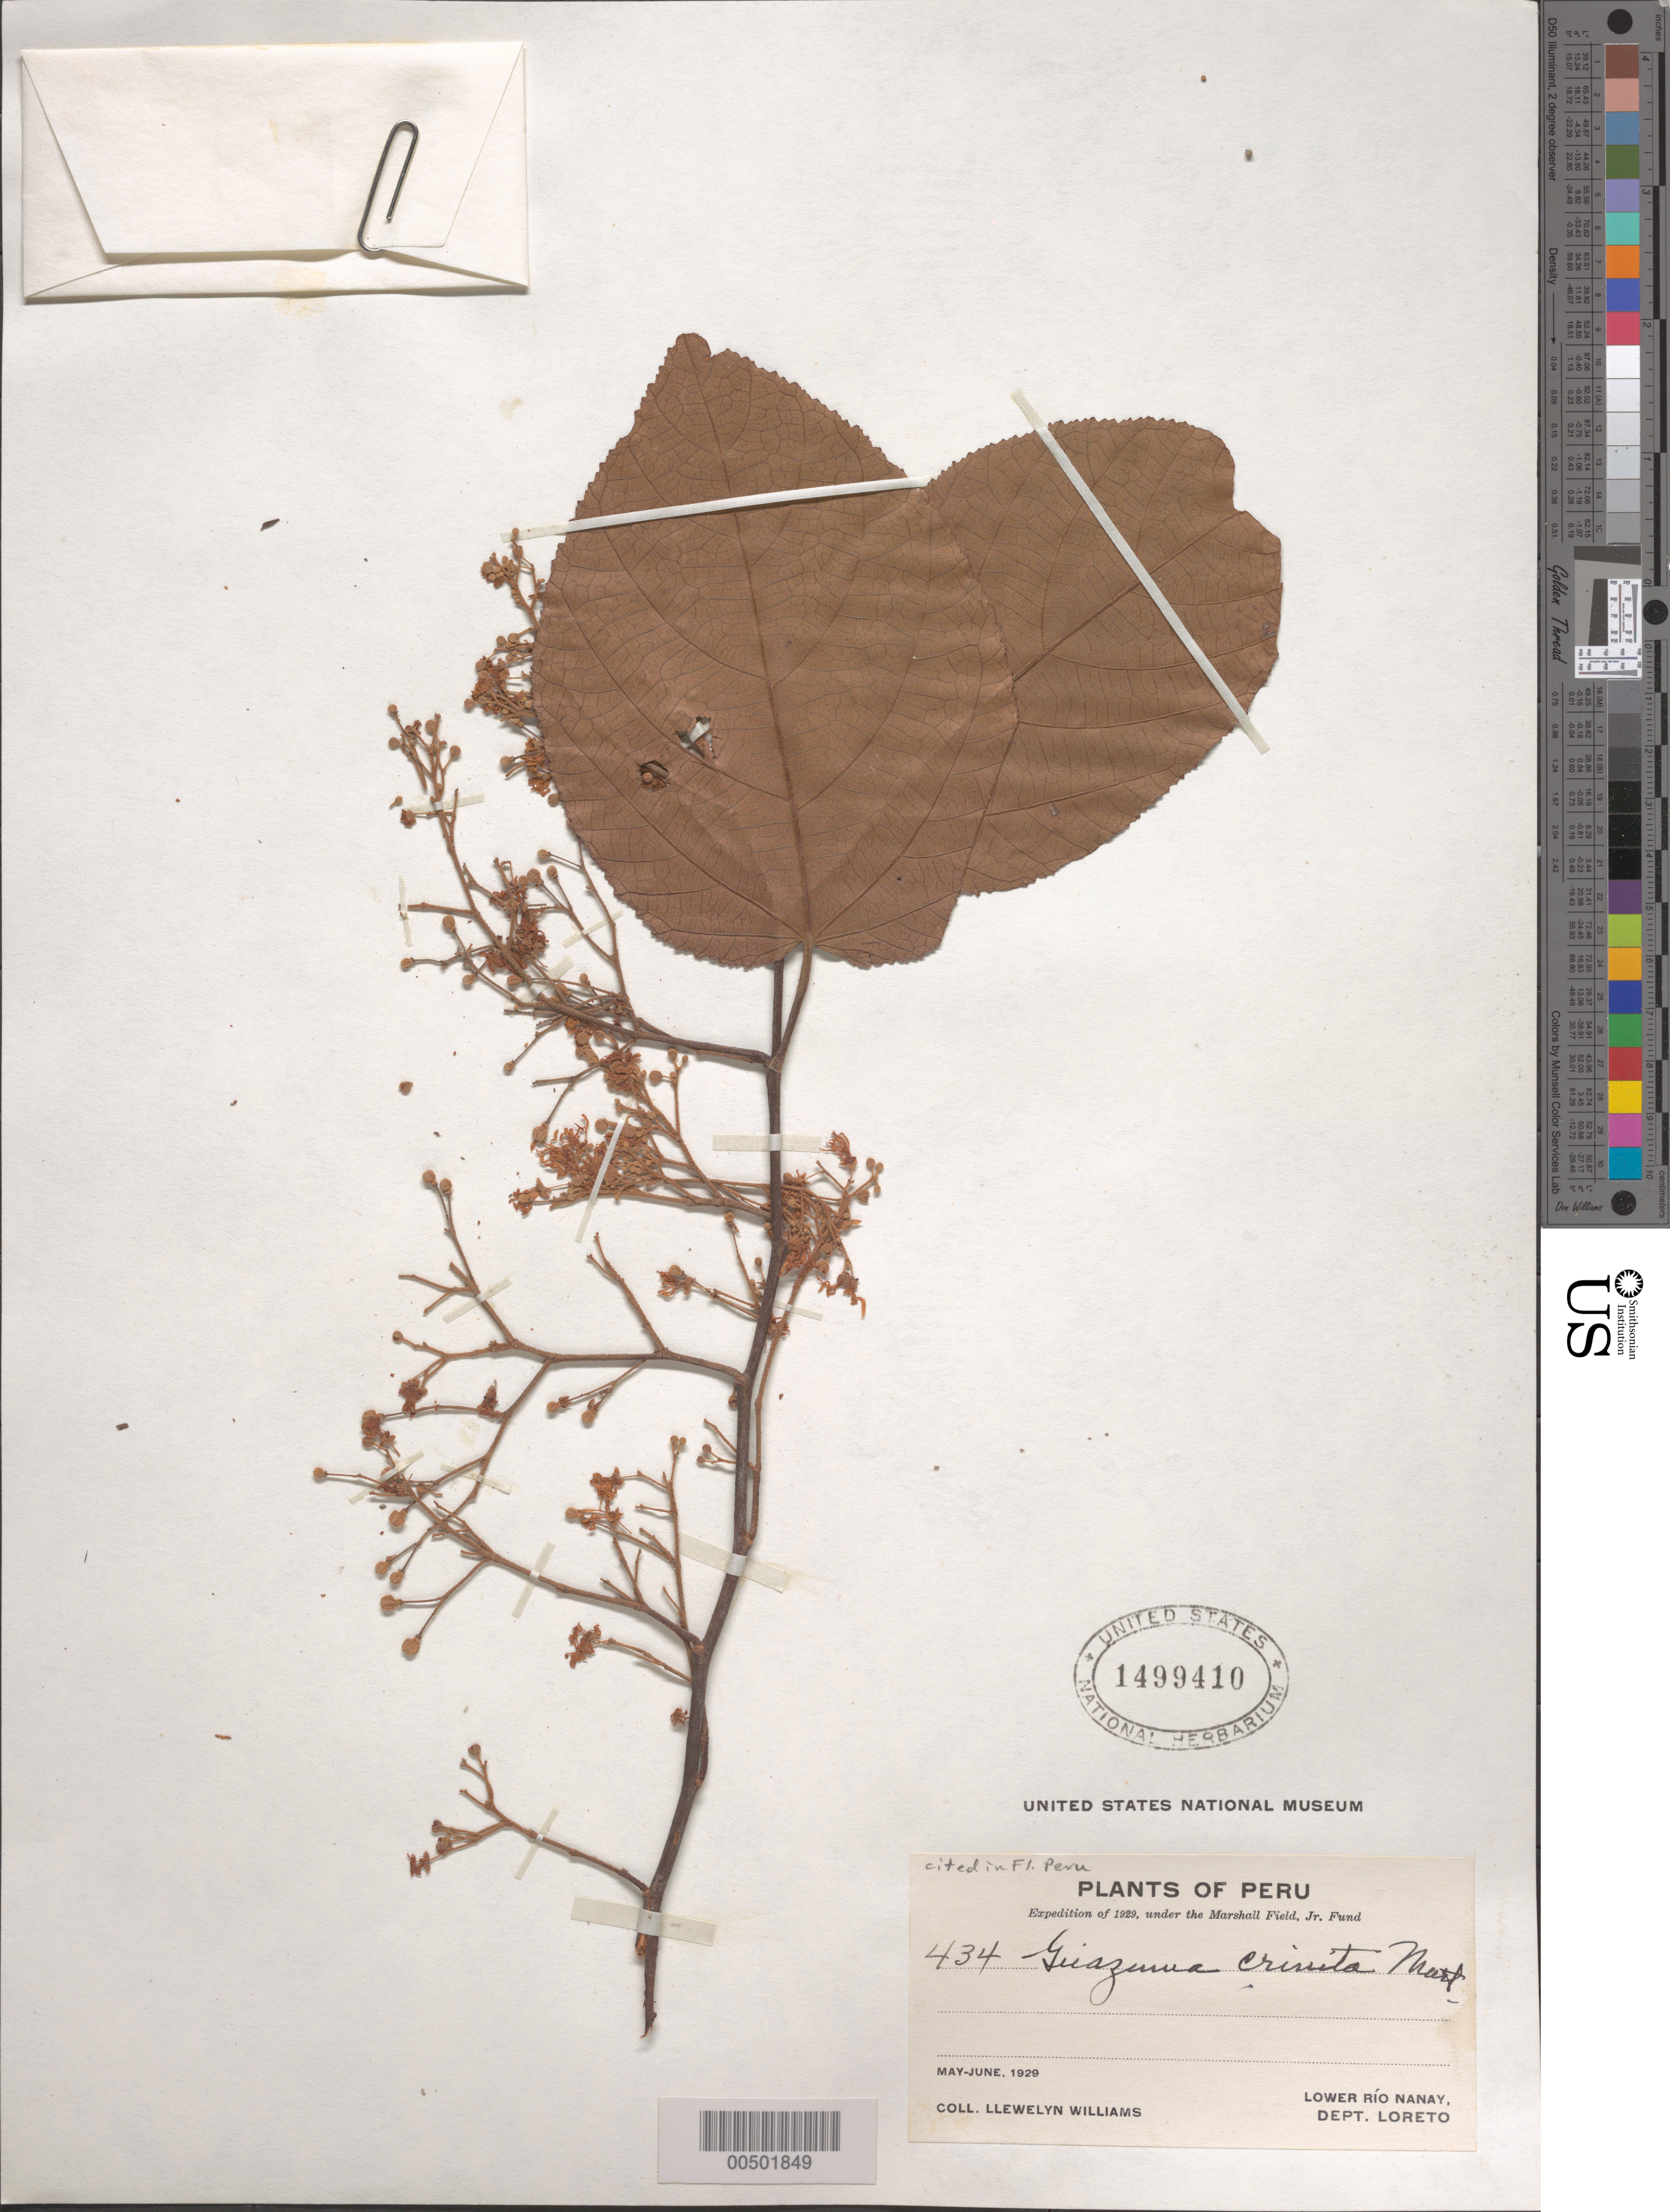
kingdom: Plantae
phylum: Tracheophyta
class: Magnoliopsida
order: Malvales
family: Malvaceae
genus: Guazuma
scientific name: Guazuma crinita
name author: Mart.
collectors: Ll. Williams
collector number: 434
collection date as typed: May 1929 to -- Jun 1929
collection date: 1929-05/1929-06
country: Peru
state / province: Loreto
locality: Lower Río Nanay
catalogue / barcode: US 1499410